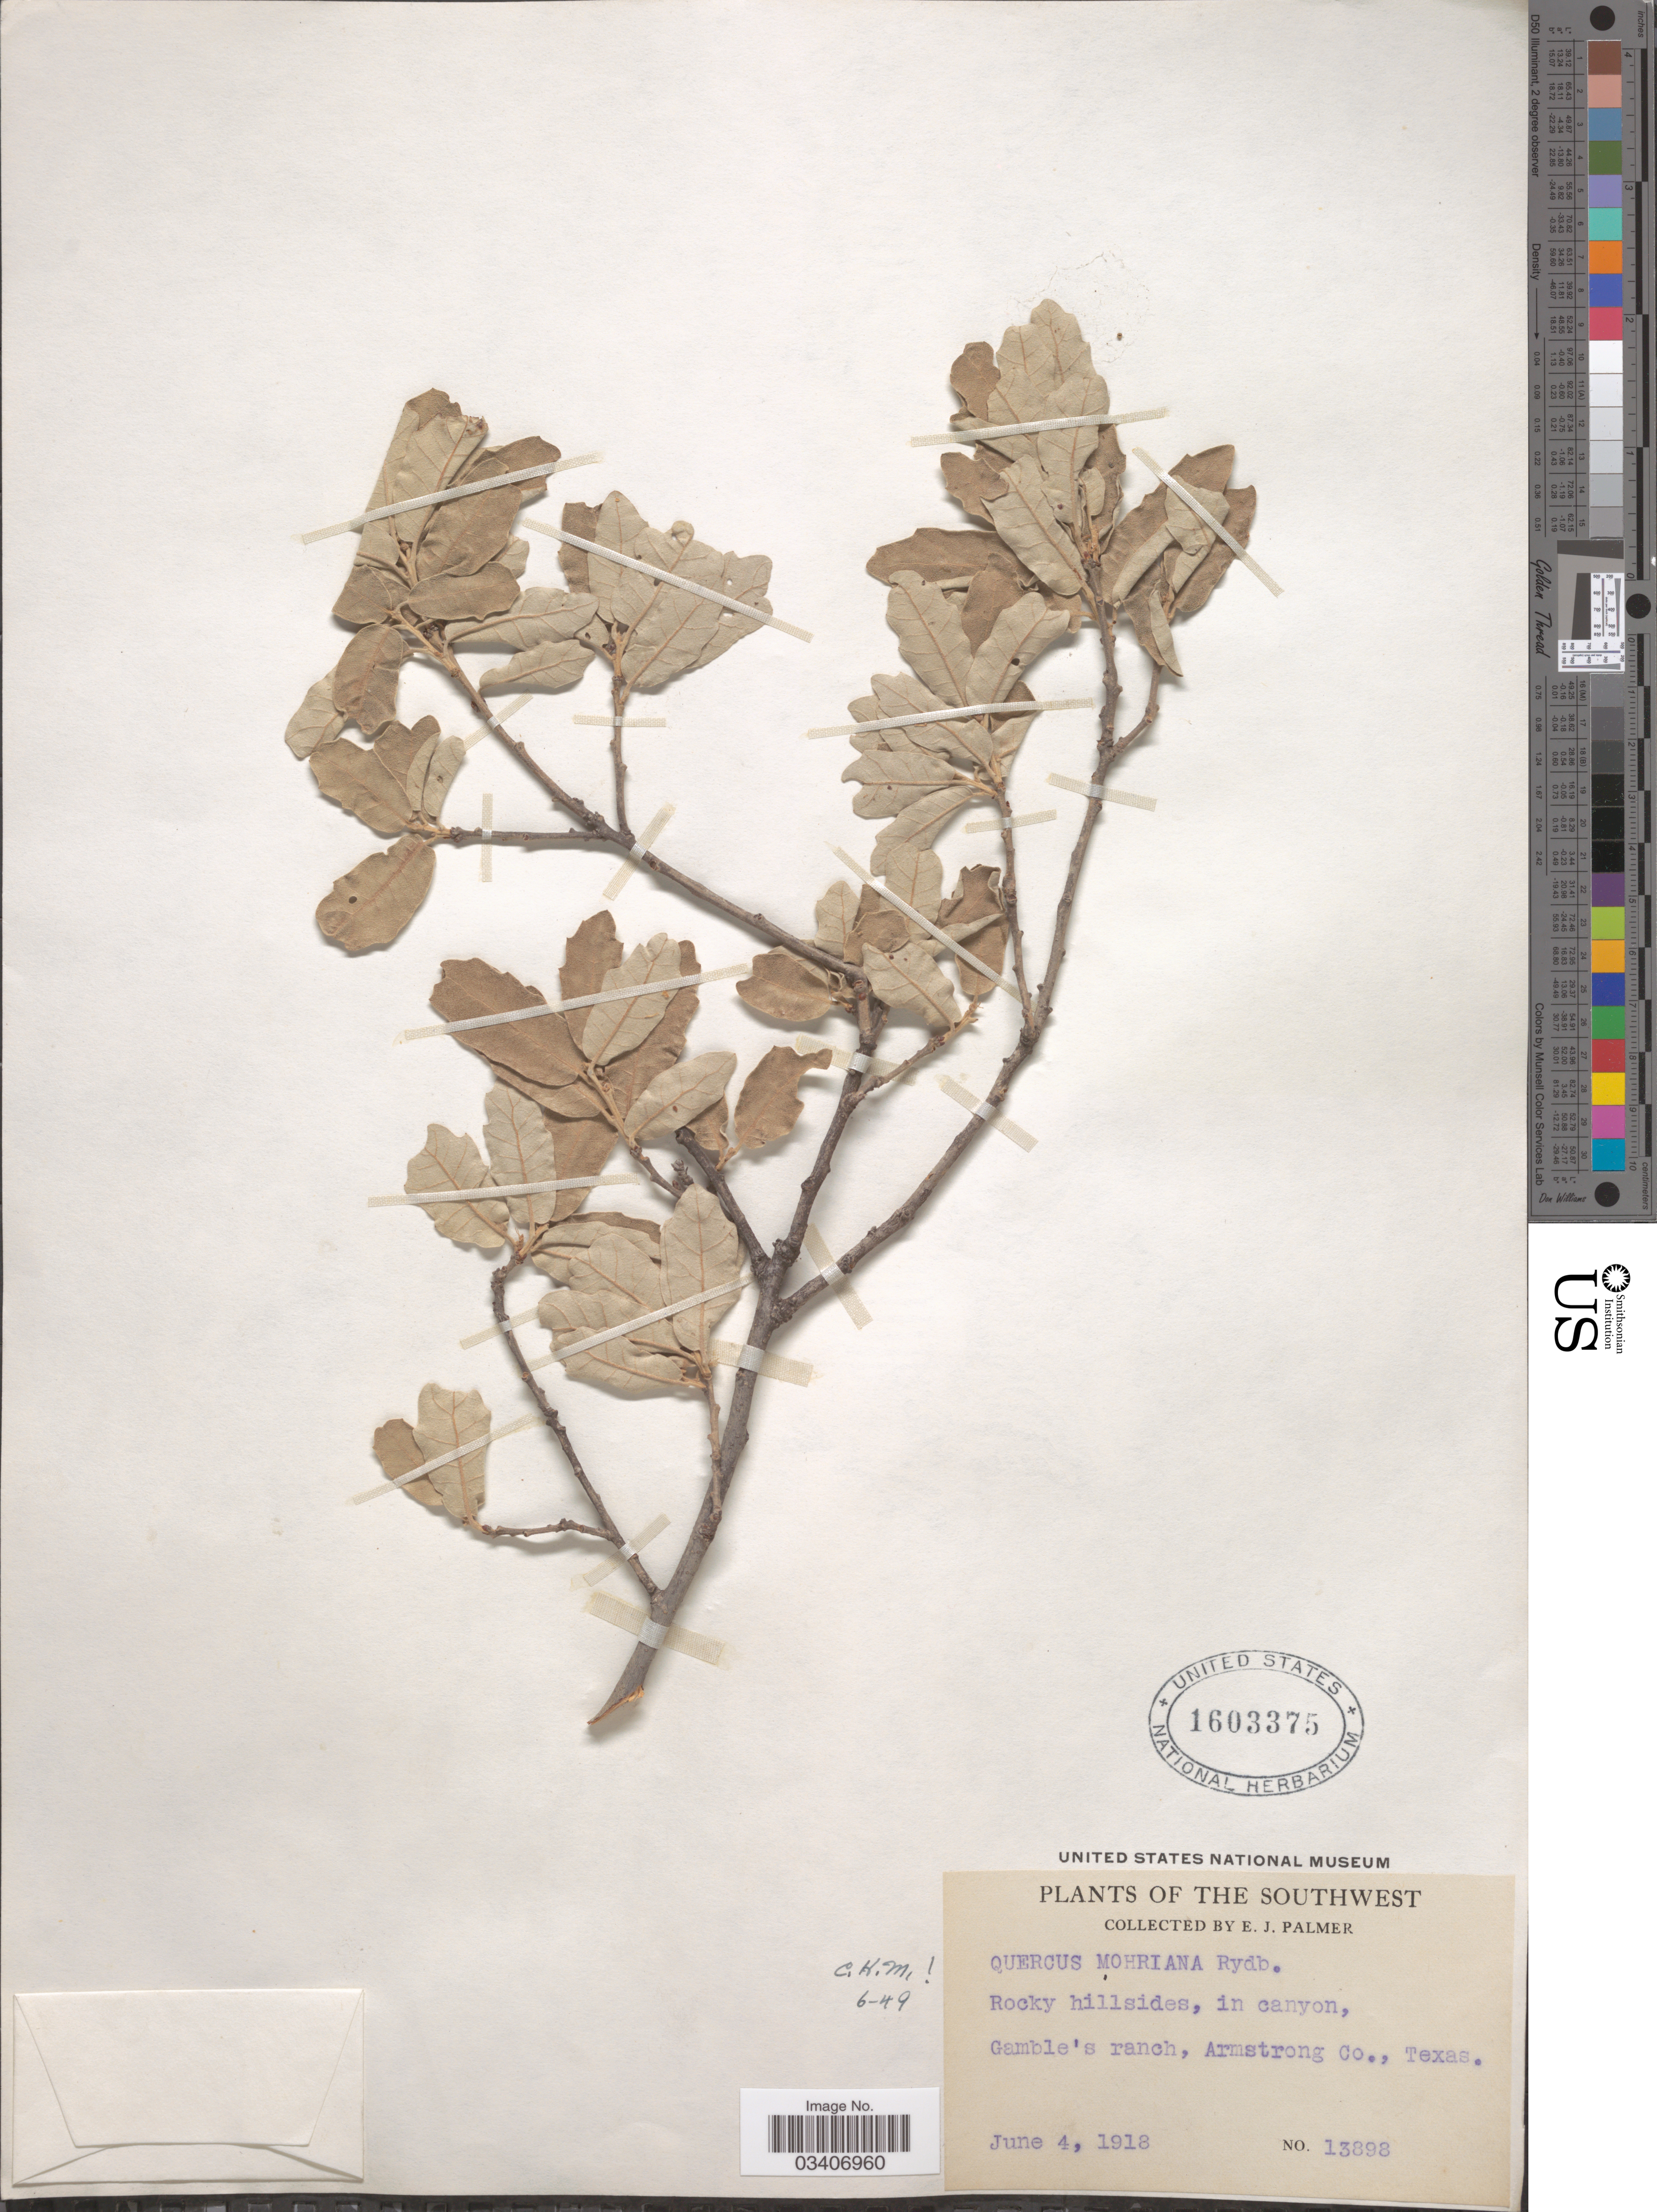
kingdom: Plantae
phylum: Tracheophyta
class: Magnoliopsida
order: Fagales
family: Fagaceae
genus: Quercus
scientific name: Quercus mohriana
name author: Buckley ex Rydb.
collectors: E. J. Palmer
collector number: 13898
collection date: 1918-06-04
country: United States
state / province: Texas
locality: The Southwest. Gamble's ranch, Armstrong Co.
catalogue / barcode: US 1603375